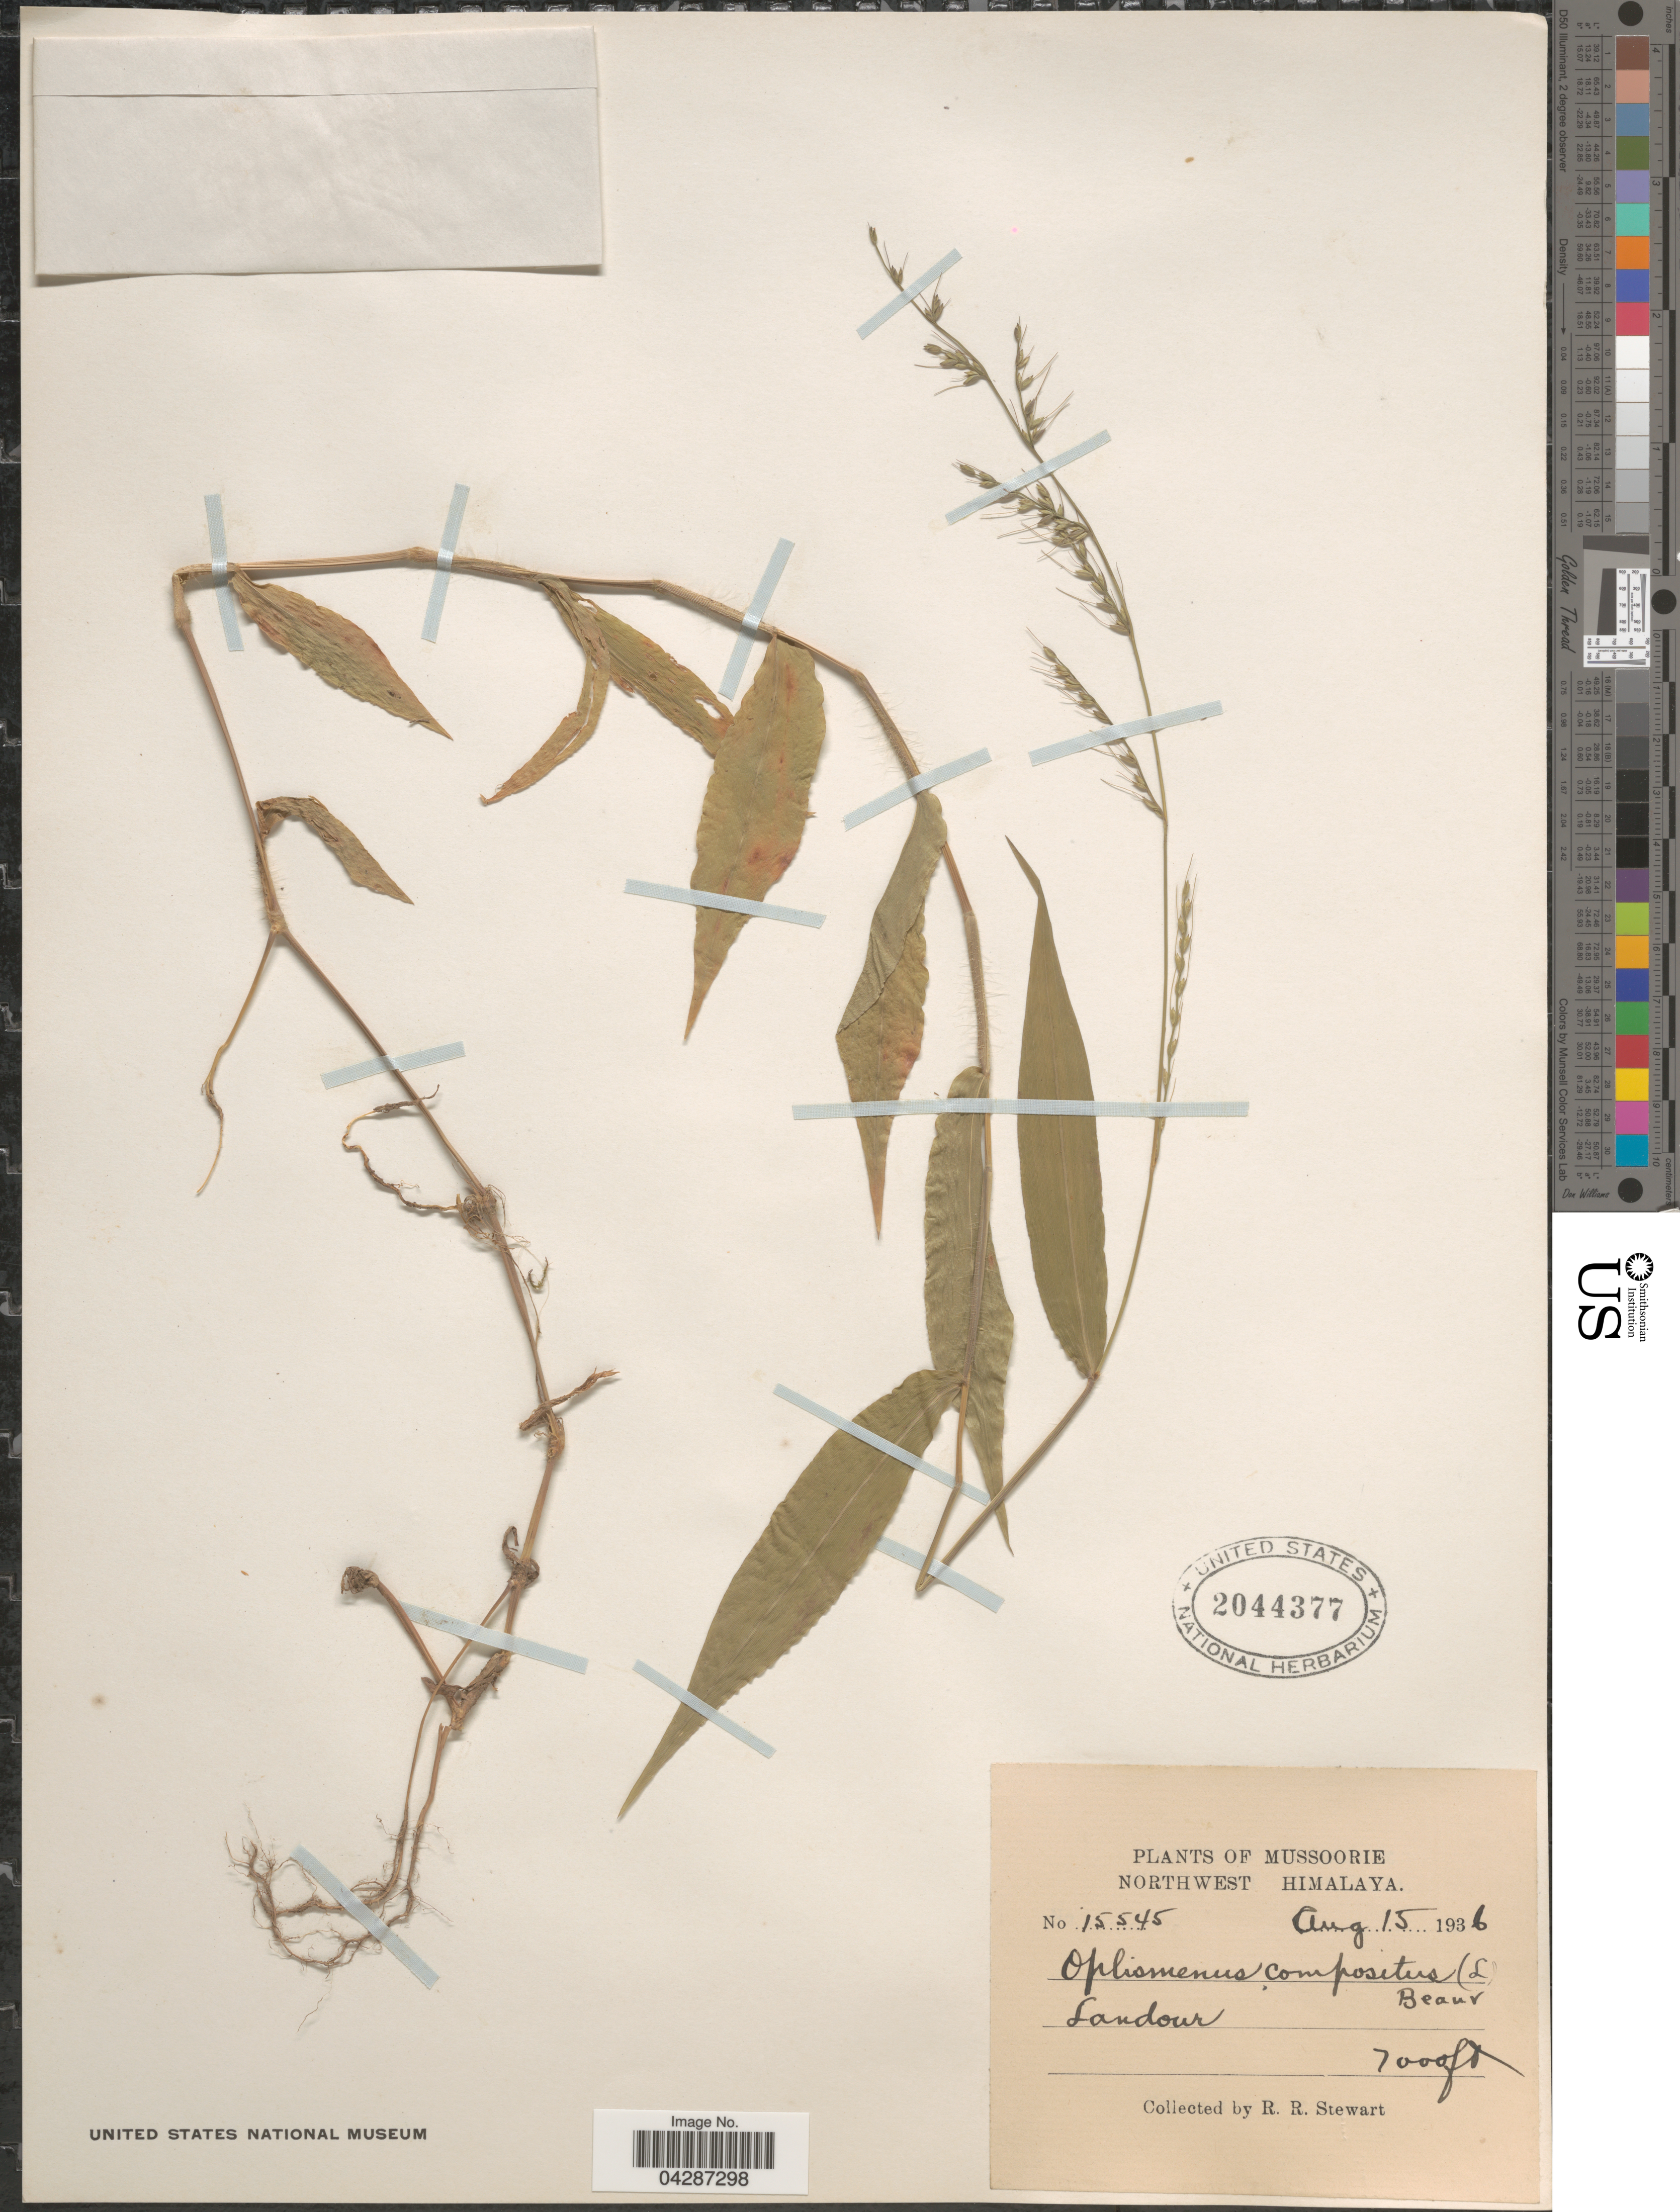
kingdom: Plantae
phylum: Tracheophyta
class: Liliopsida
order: Poales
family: Poaceae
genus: Oplismenus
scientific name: Oplismenus compositus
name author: (L.) P. Beauv.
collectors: R. Stewart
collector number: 15545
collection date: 1936-08-15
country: India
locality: Mussoorie. Northwest Himalaya. Landour.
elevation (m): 2134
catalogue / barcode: US 2044377